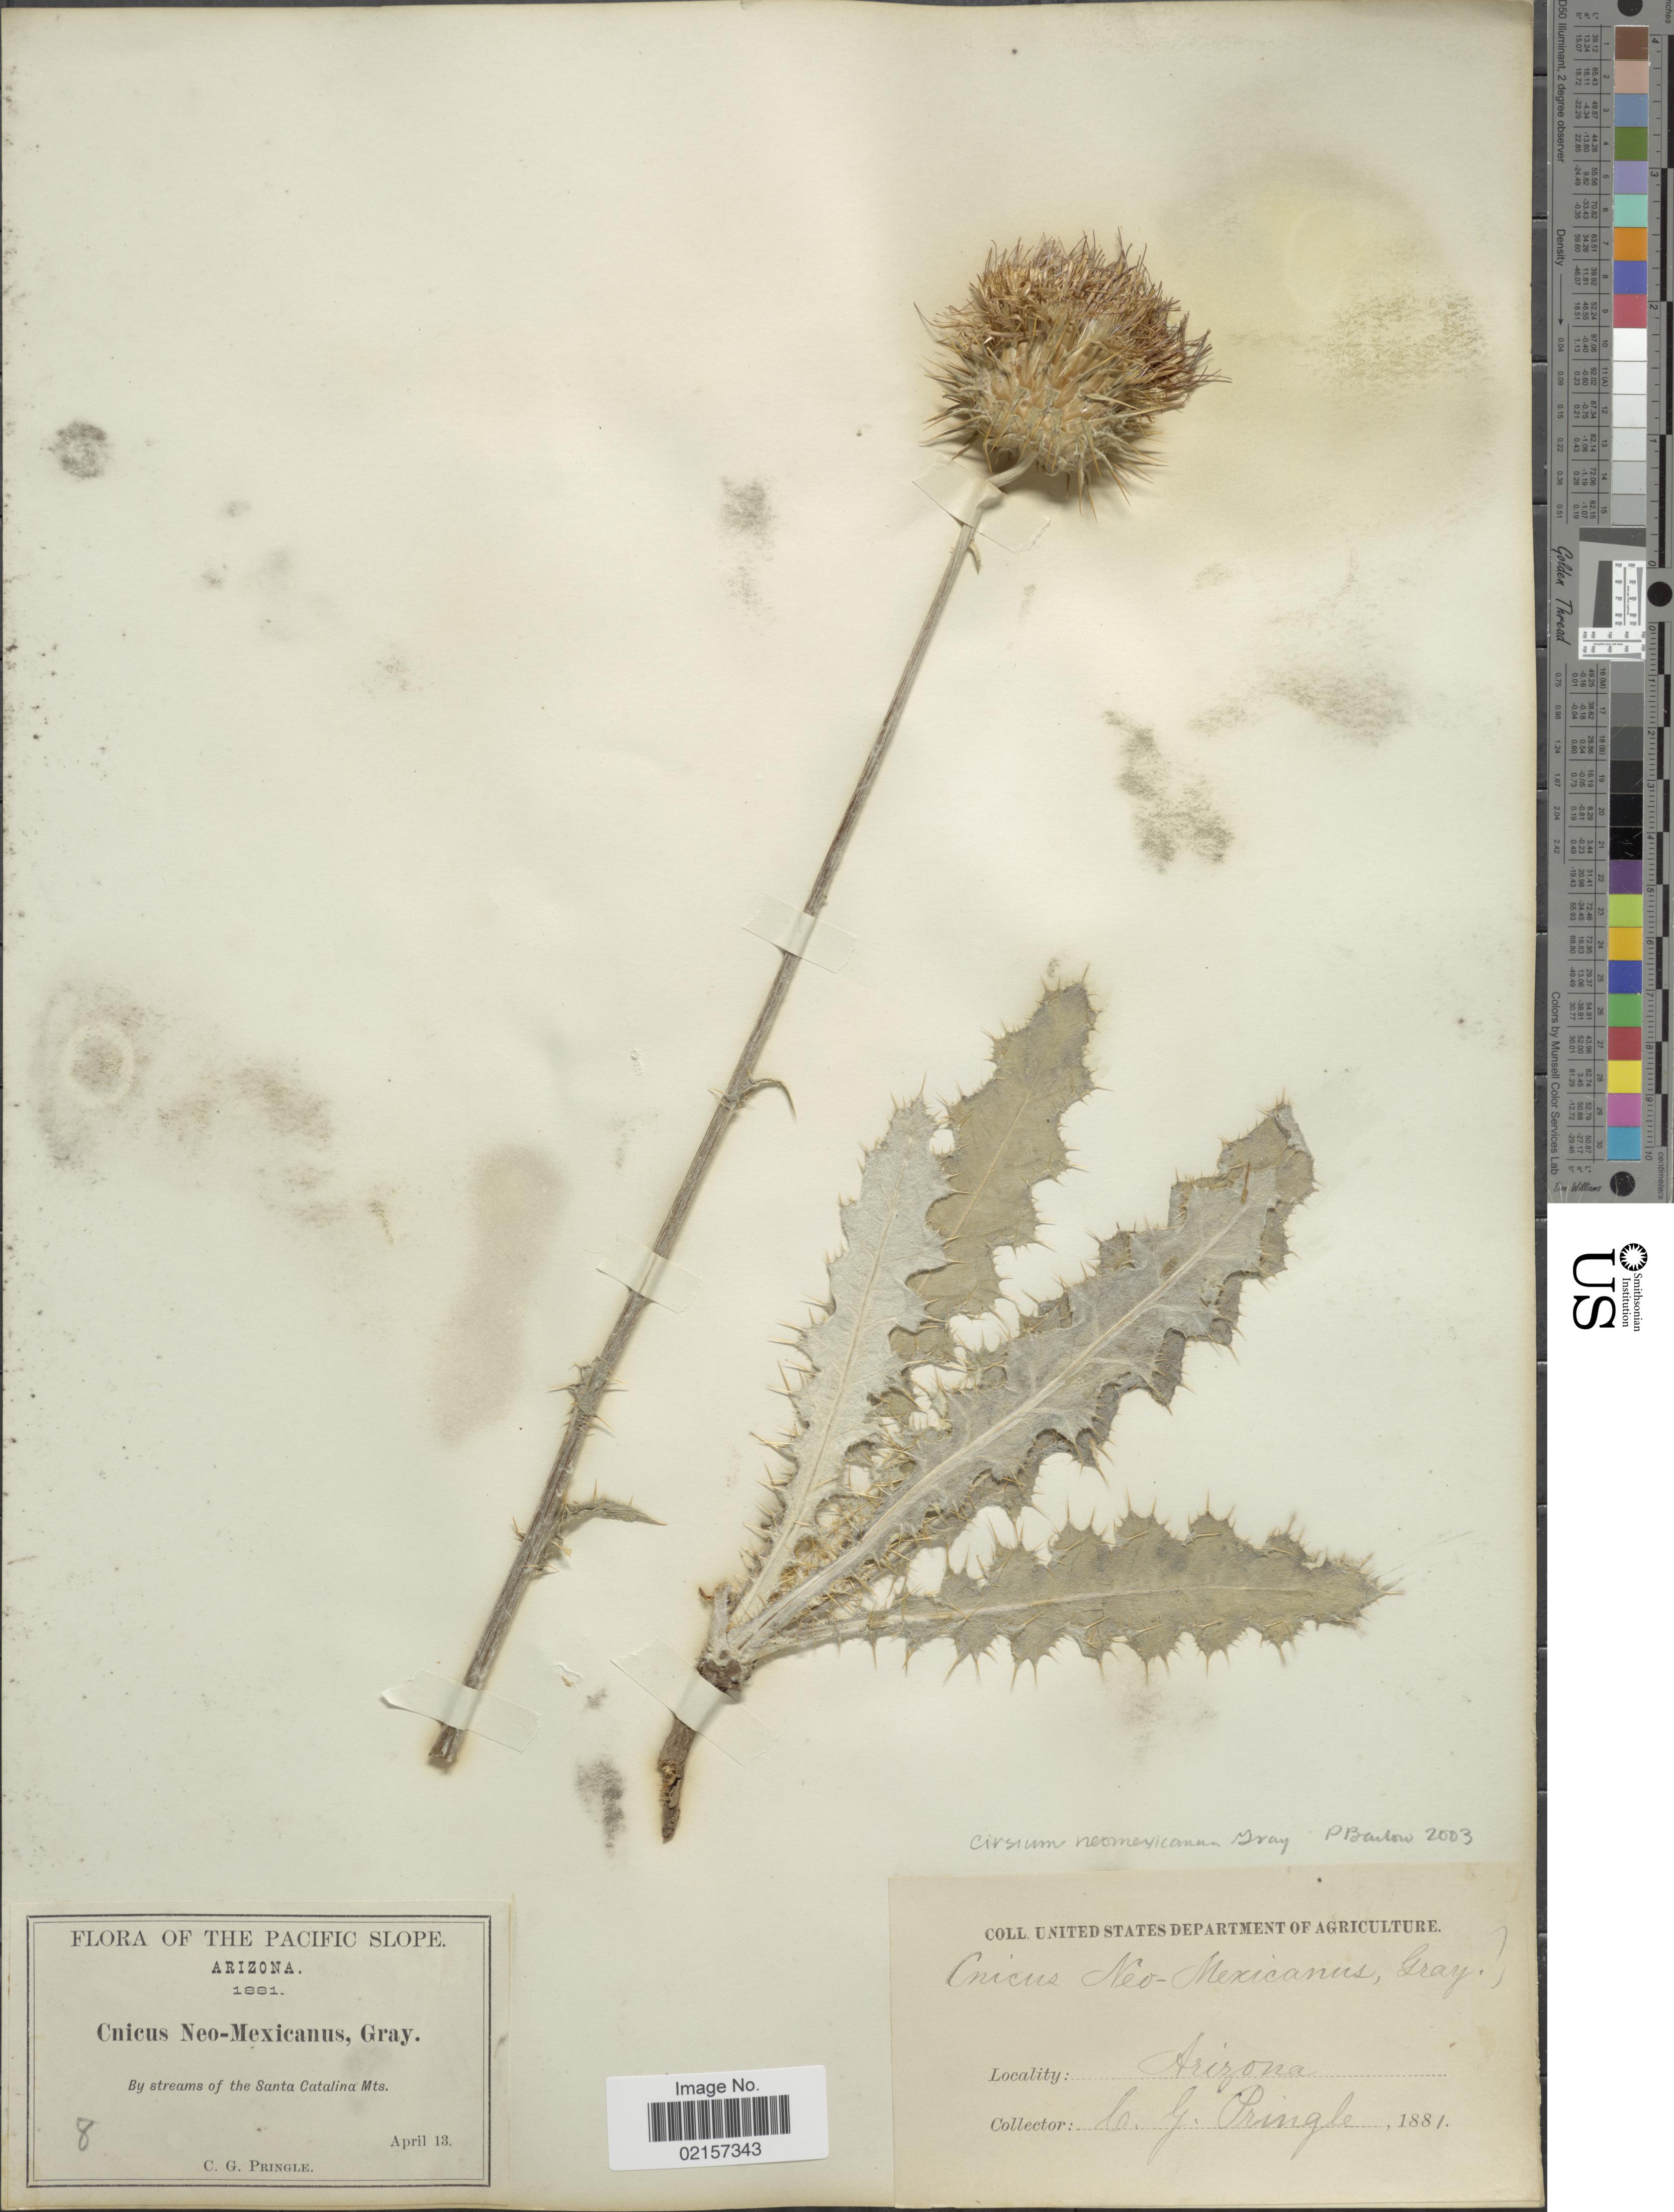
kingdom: Plantae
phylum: Tracheophyta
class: Magnoliopsida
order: Asterales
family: Asteraceae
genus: Cirsium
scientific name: Cirsium neomexicanum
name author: A. Gray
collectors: C. G. Pringle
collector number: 8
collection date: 1881-04-13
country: United States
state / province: Arizona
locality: Pacific Slope, by streams of the Santa Catalina Mts.